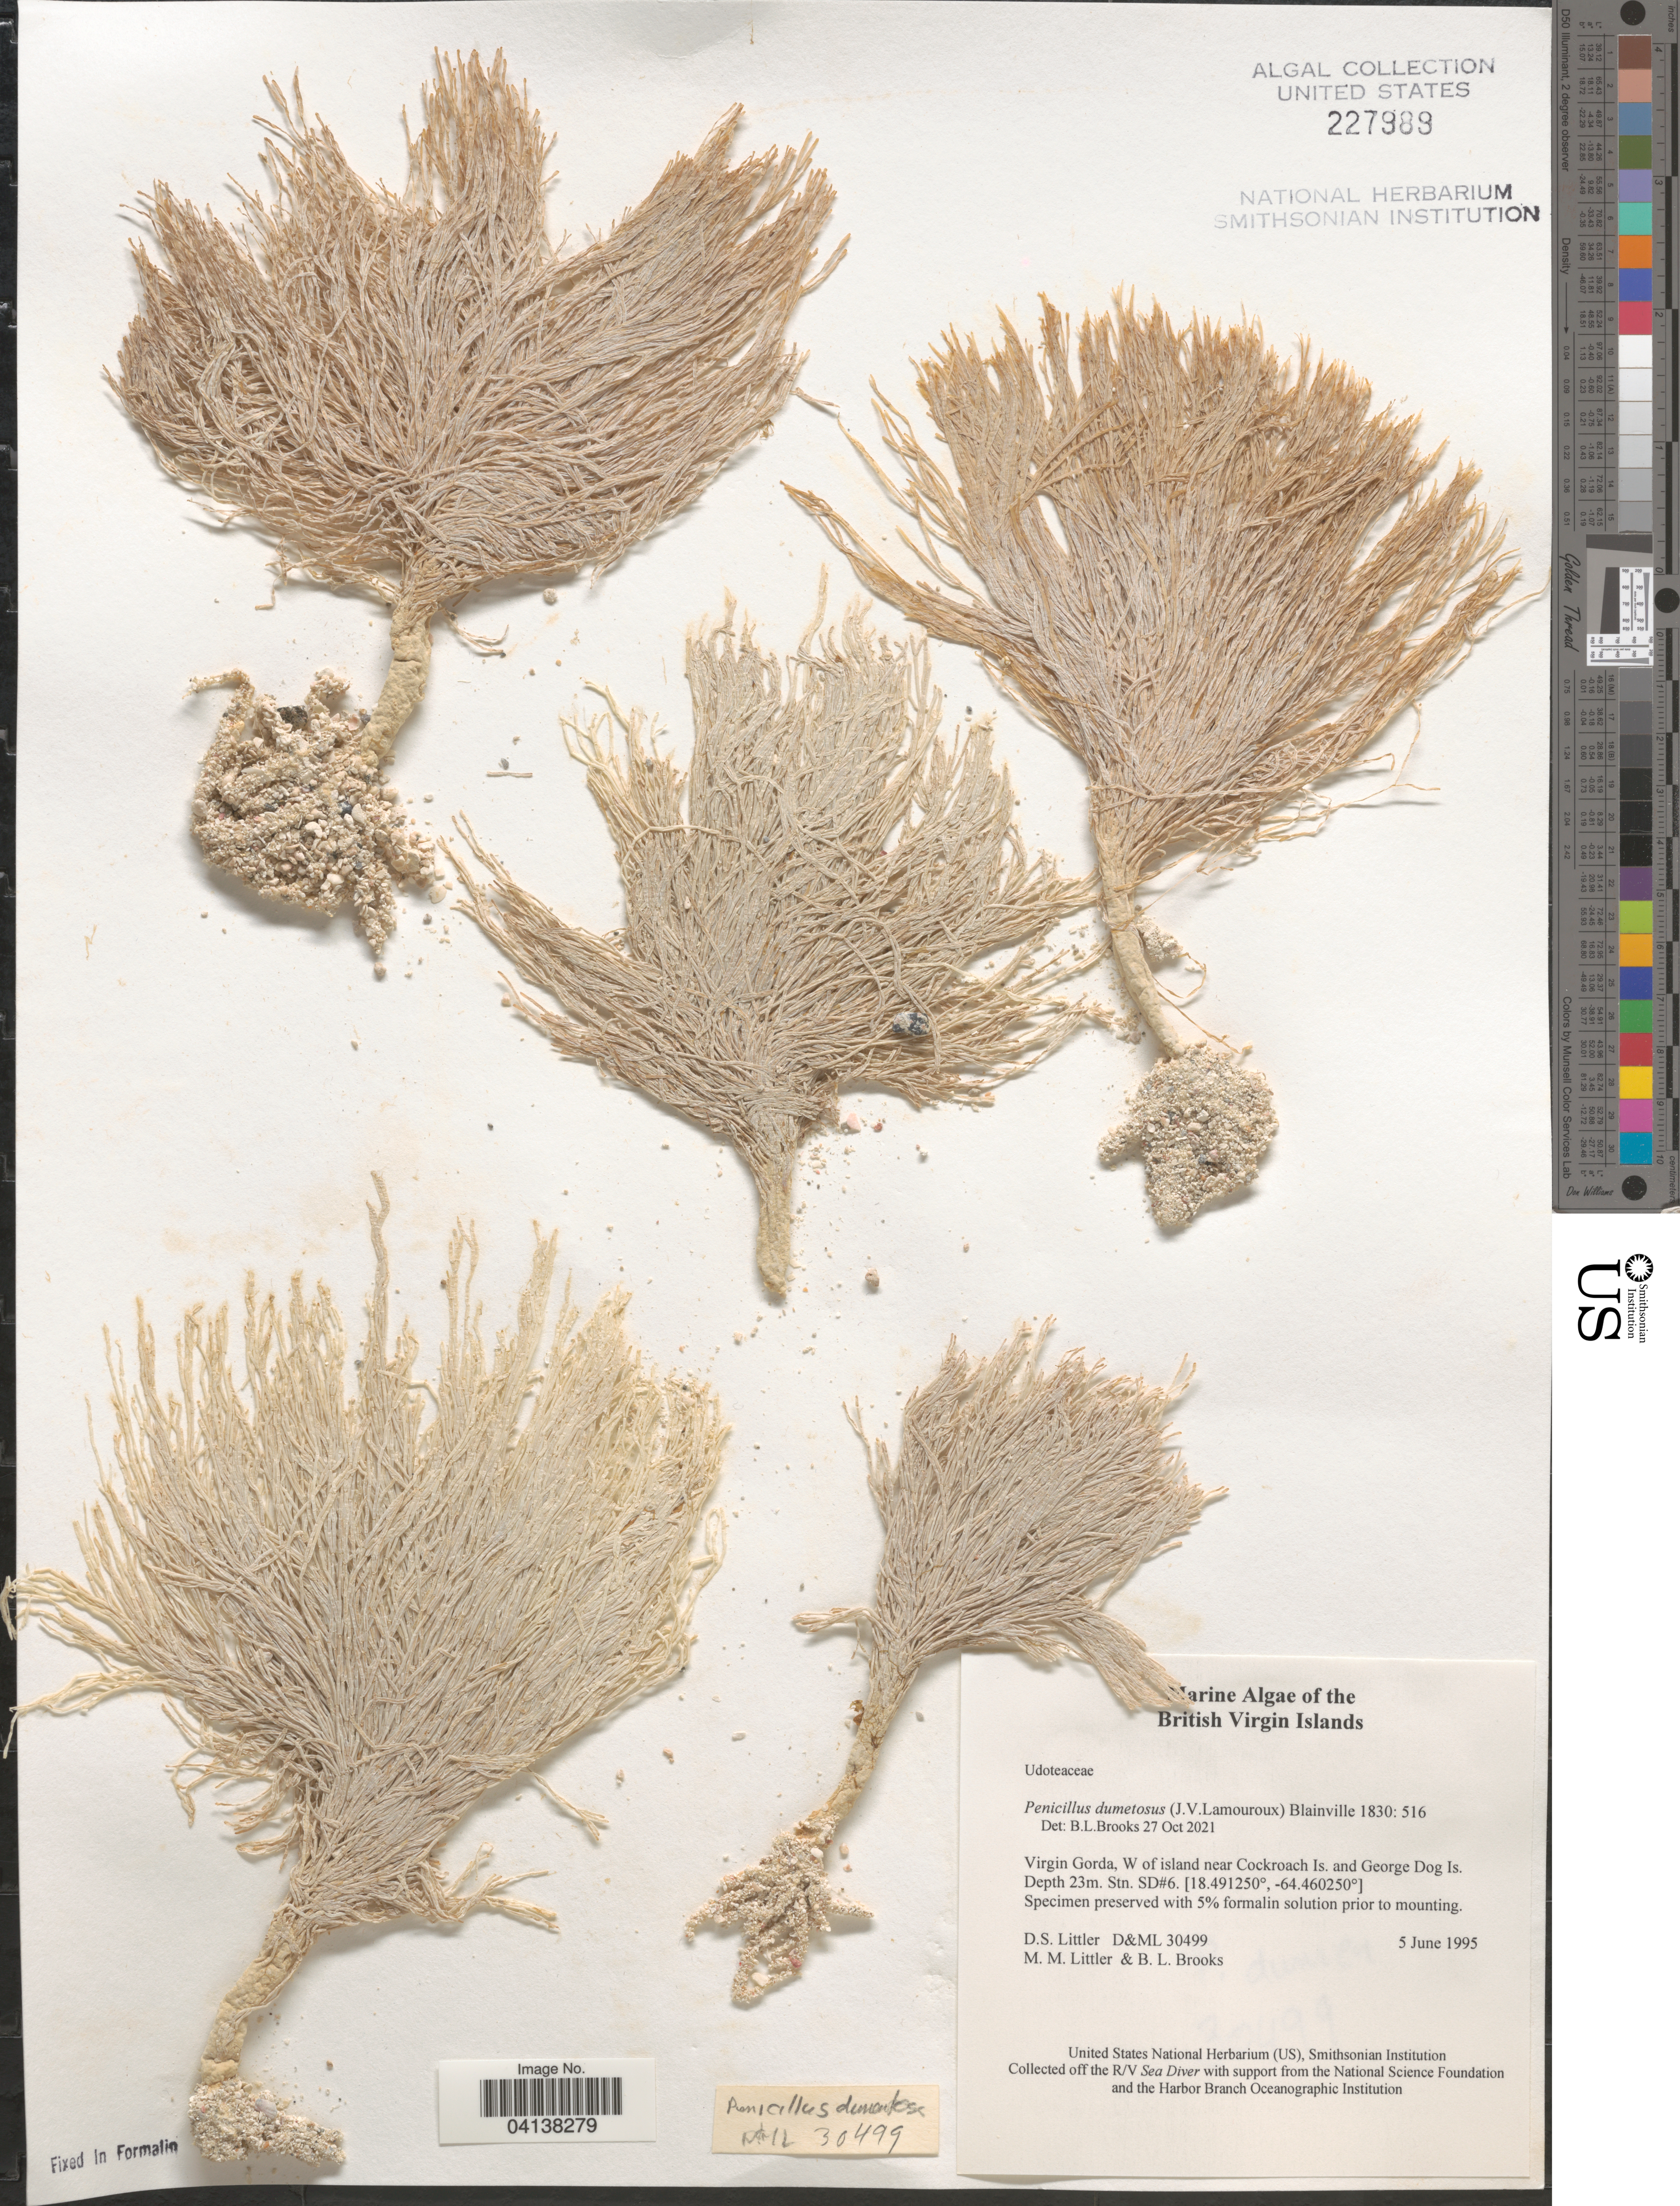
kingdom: Plantae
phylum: Chlorophyta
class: Ulvophyceae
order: Bryopsidales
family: Udoteaceae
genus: Penicillus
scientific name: Penicillus dumetosus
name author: (J.V.Lamouroux) Blainville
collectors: D. S. Littler & B. Brooks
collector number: D&ML 30499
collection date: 1995-06-05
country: British Virgin Islands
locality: Virgin Gorda. W of island near Cockroach Is. and George Dog Is. Stn. SD#6.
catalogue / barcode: US 227989